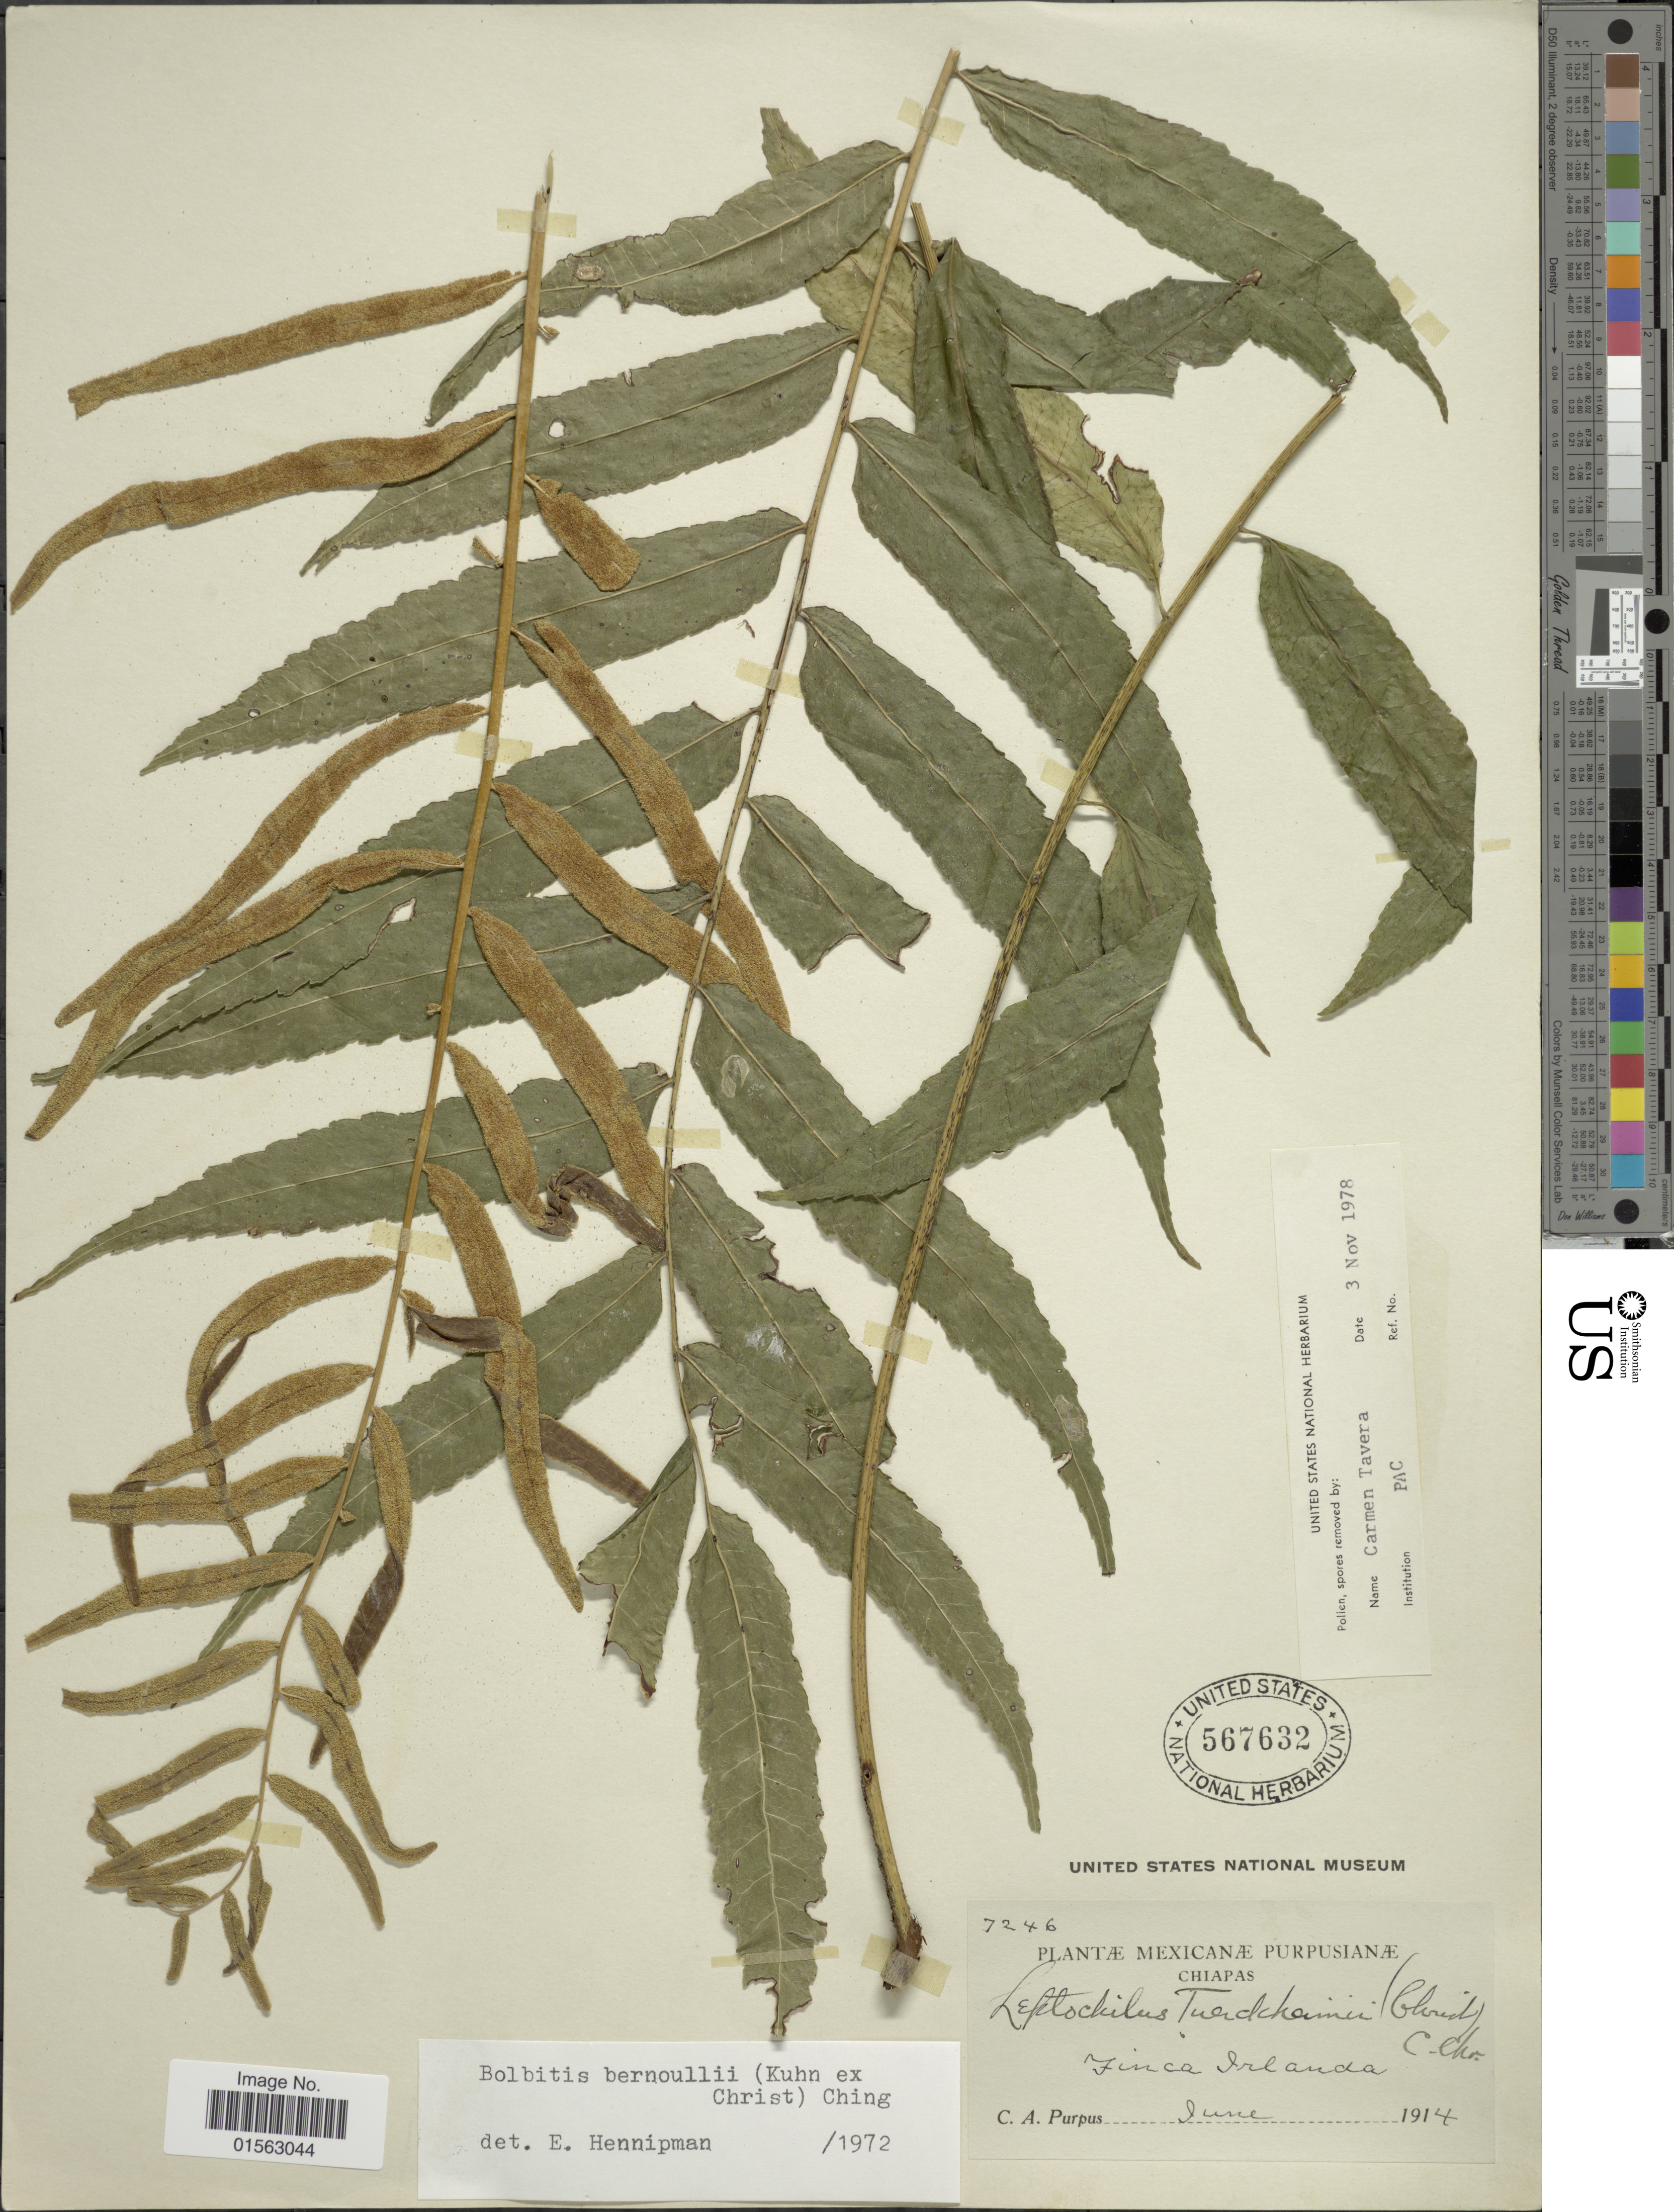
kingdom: Plantae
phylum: Tracheophyta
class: Polypodiopsida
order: Polypodiales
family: Dryopteridaceae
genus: Mickelia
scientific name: Mickelia bernoullii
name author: (Kuhn ex Christ) R.C. Moran et al.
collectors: E. Matuda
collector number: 18605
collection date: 1949-01-20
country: Mexico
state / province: Chiapas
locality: Mexicana, Piedra de Huixtla, at wet forest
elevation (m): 700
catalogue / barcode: US 2016566